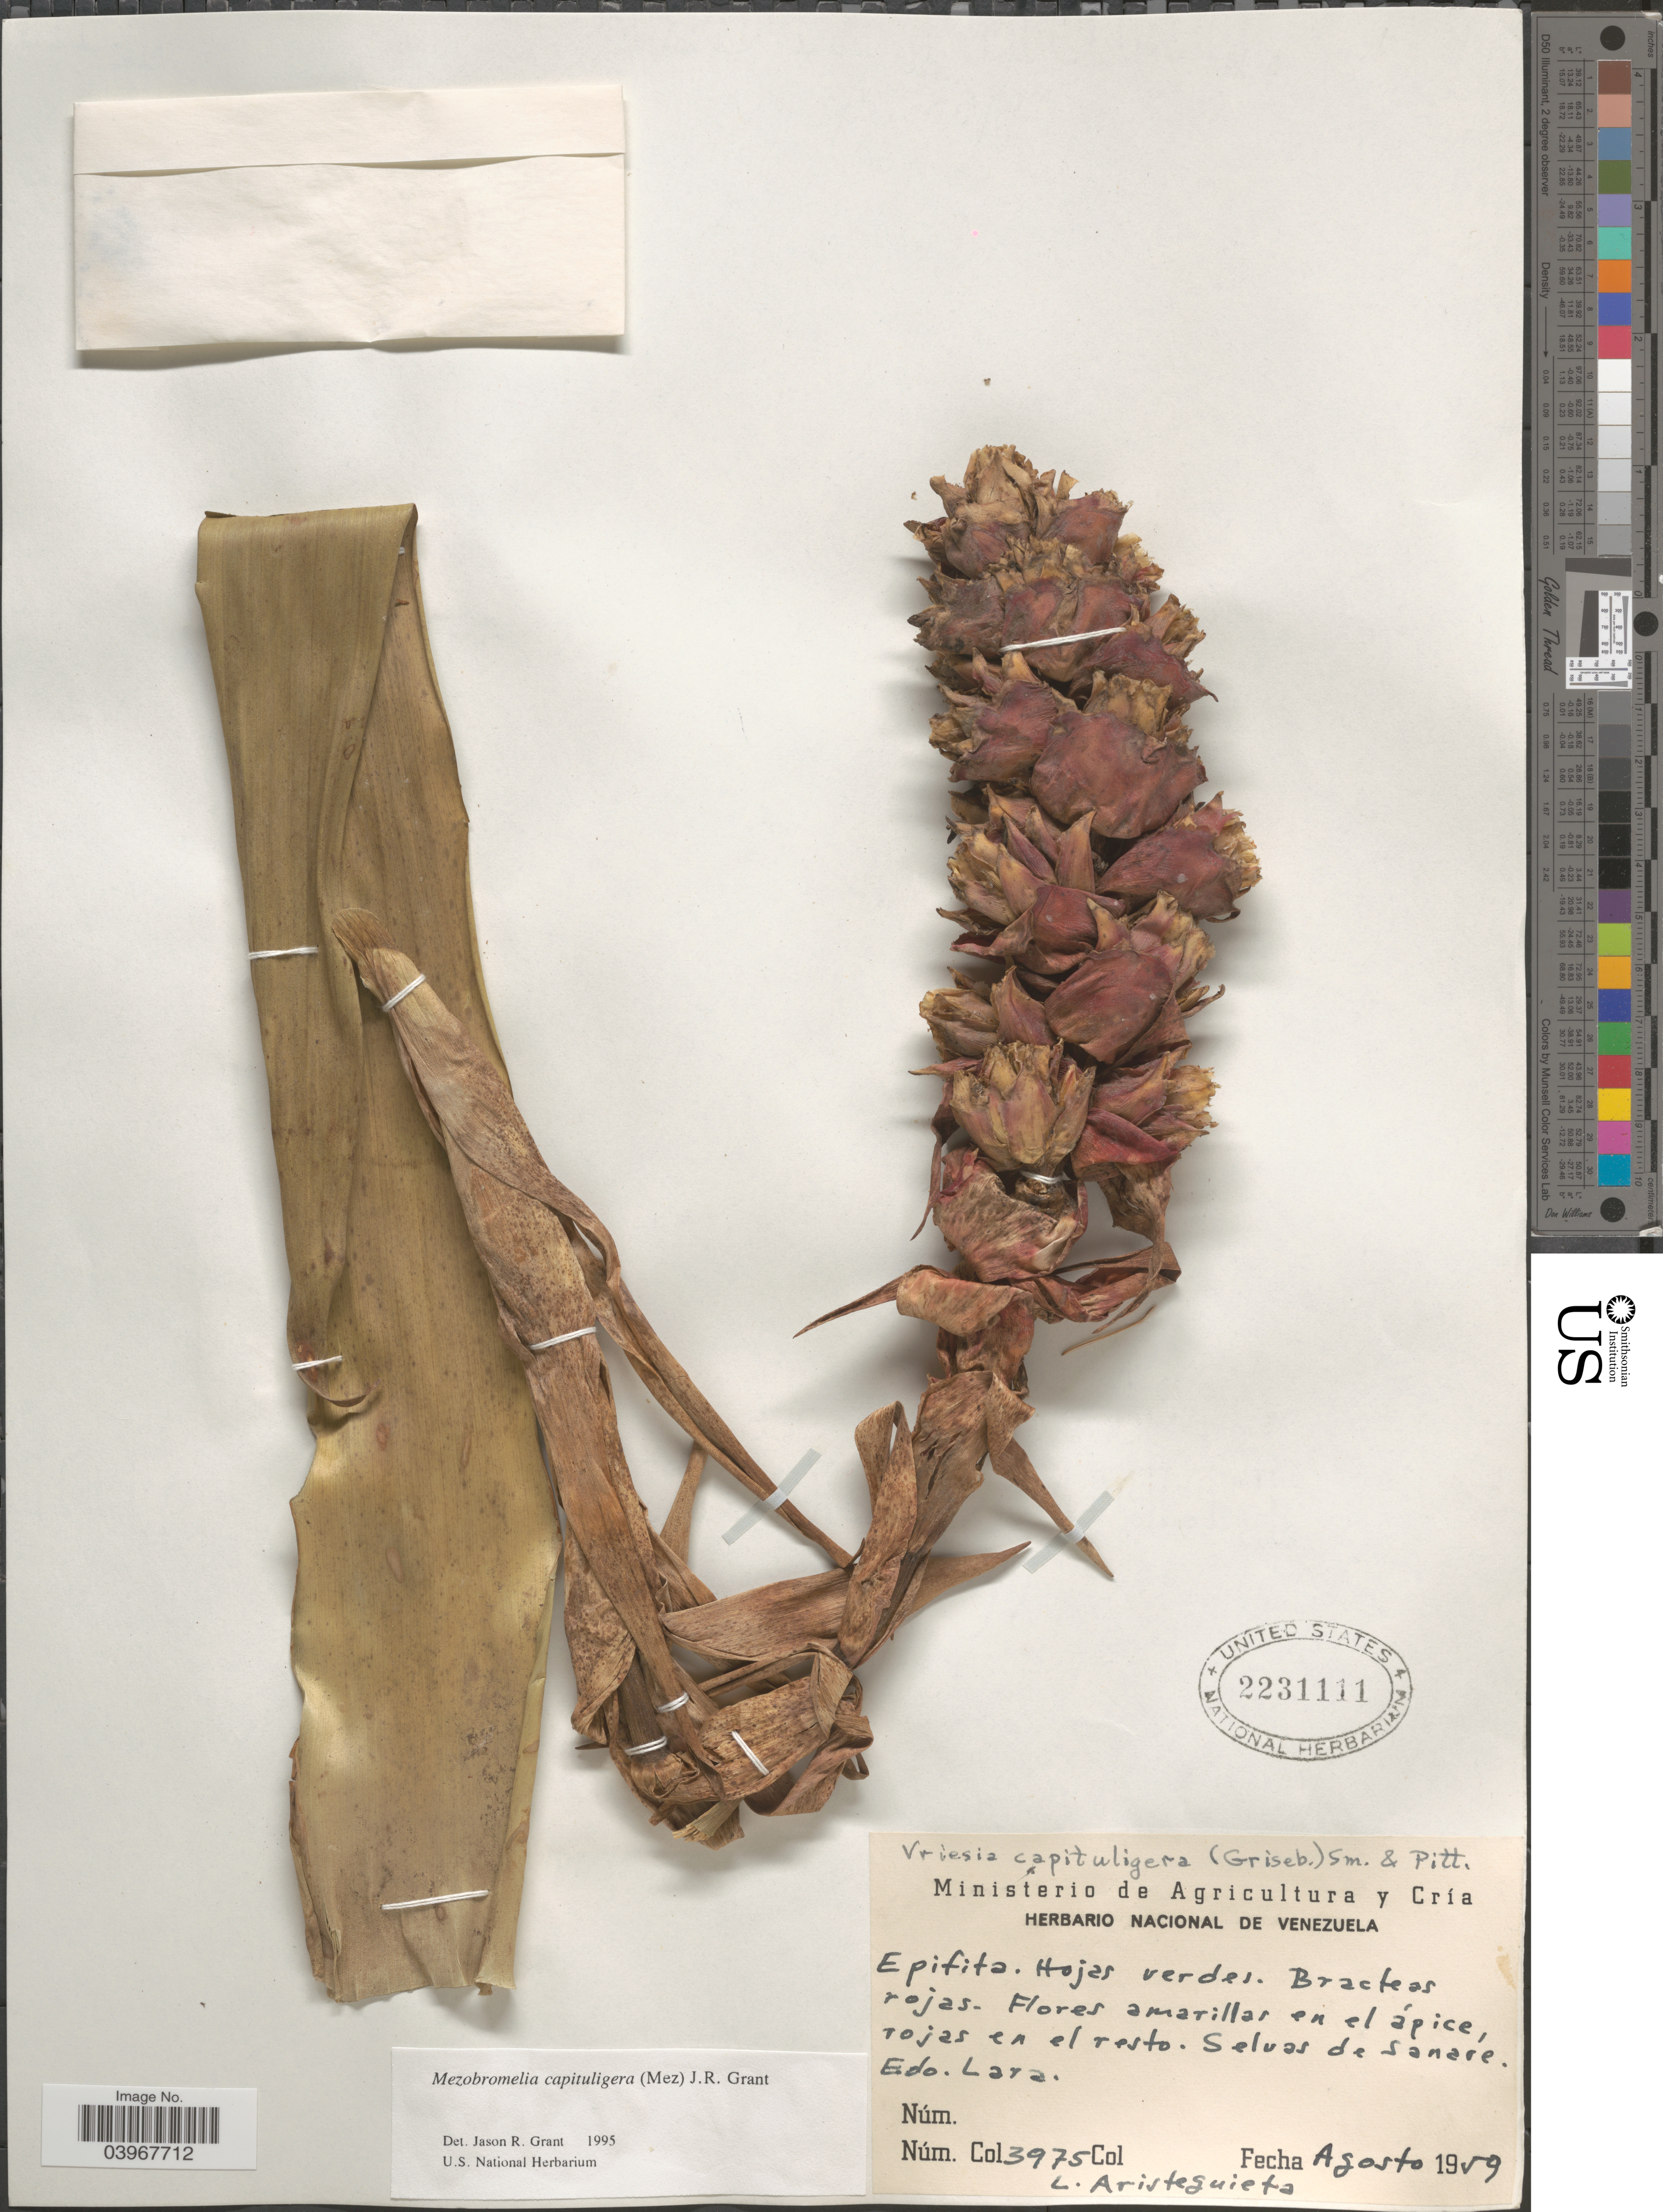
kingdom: Plantae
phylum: Tracheophyta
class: Liliopsida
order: Poales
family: Bromeliaceae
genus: Mezobromelia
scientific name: Mezobromelia capituligera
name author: (Griseb.) J.R. Grant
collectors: L. Aristeguieta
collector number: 3975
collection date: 1959-08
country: Venezuela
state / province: Lara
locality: Seluas de Sanare. Edo. Lara.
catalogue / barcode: US 2231111